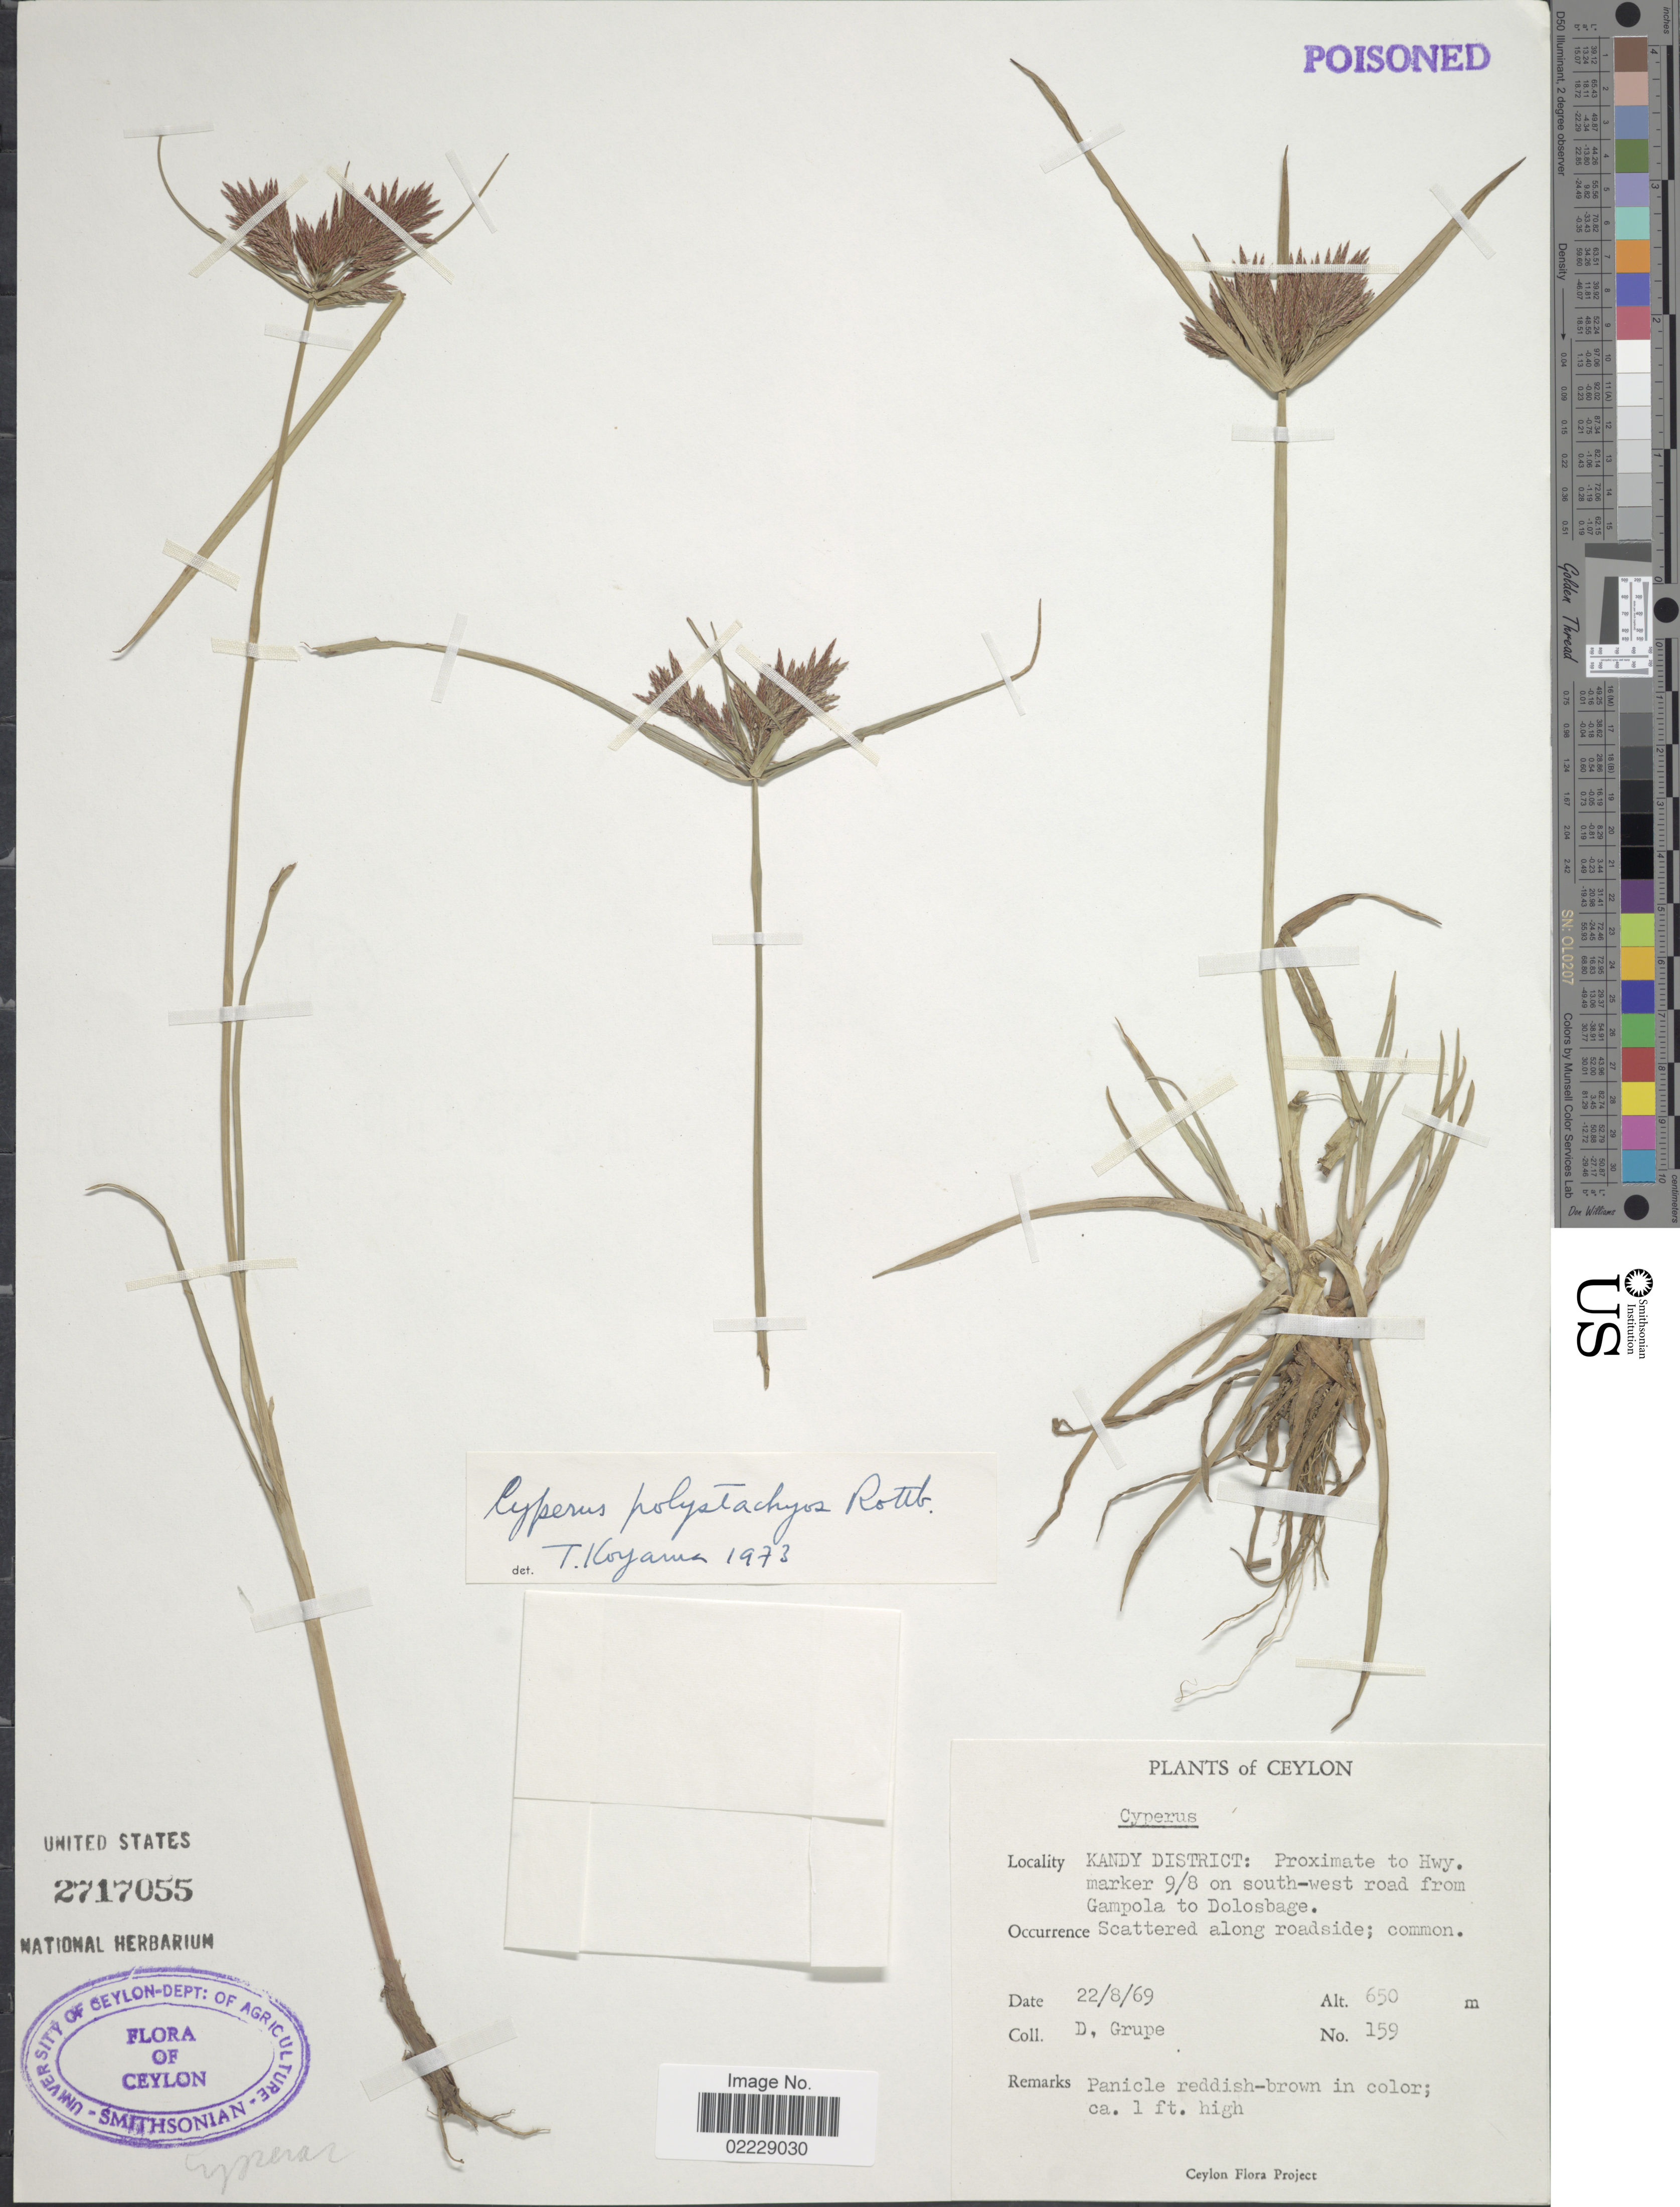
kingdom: Plantae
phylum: Tracheophyta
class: Liliopsida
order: Poales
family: Cyperaceae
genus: Cyperus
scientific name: Cyperus polystachyos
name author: Rottb.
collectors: D. Grupe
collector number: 159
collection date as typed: Transcribed d/m/y: 22/8/69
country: Sri Lanka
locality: Ceylon. Kandy District; Proximate to Hwy. marker 9/8 on south-west road from Gampola to Dolosbage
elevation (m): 650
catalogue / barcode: US 2717055